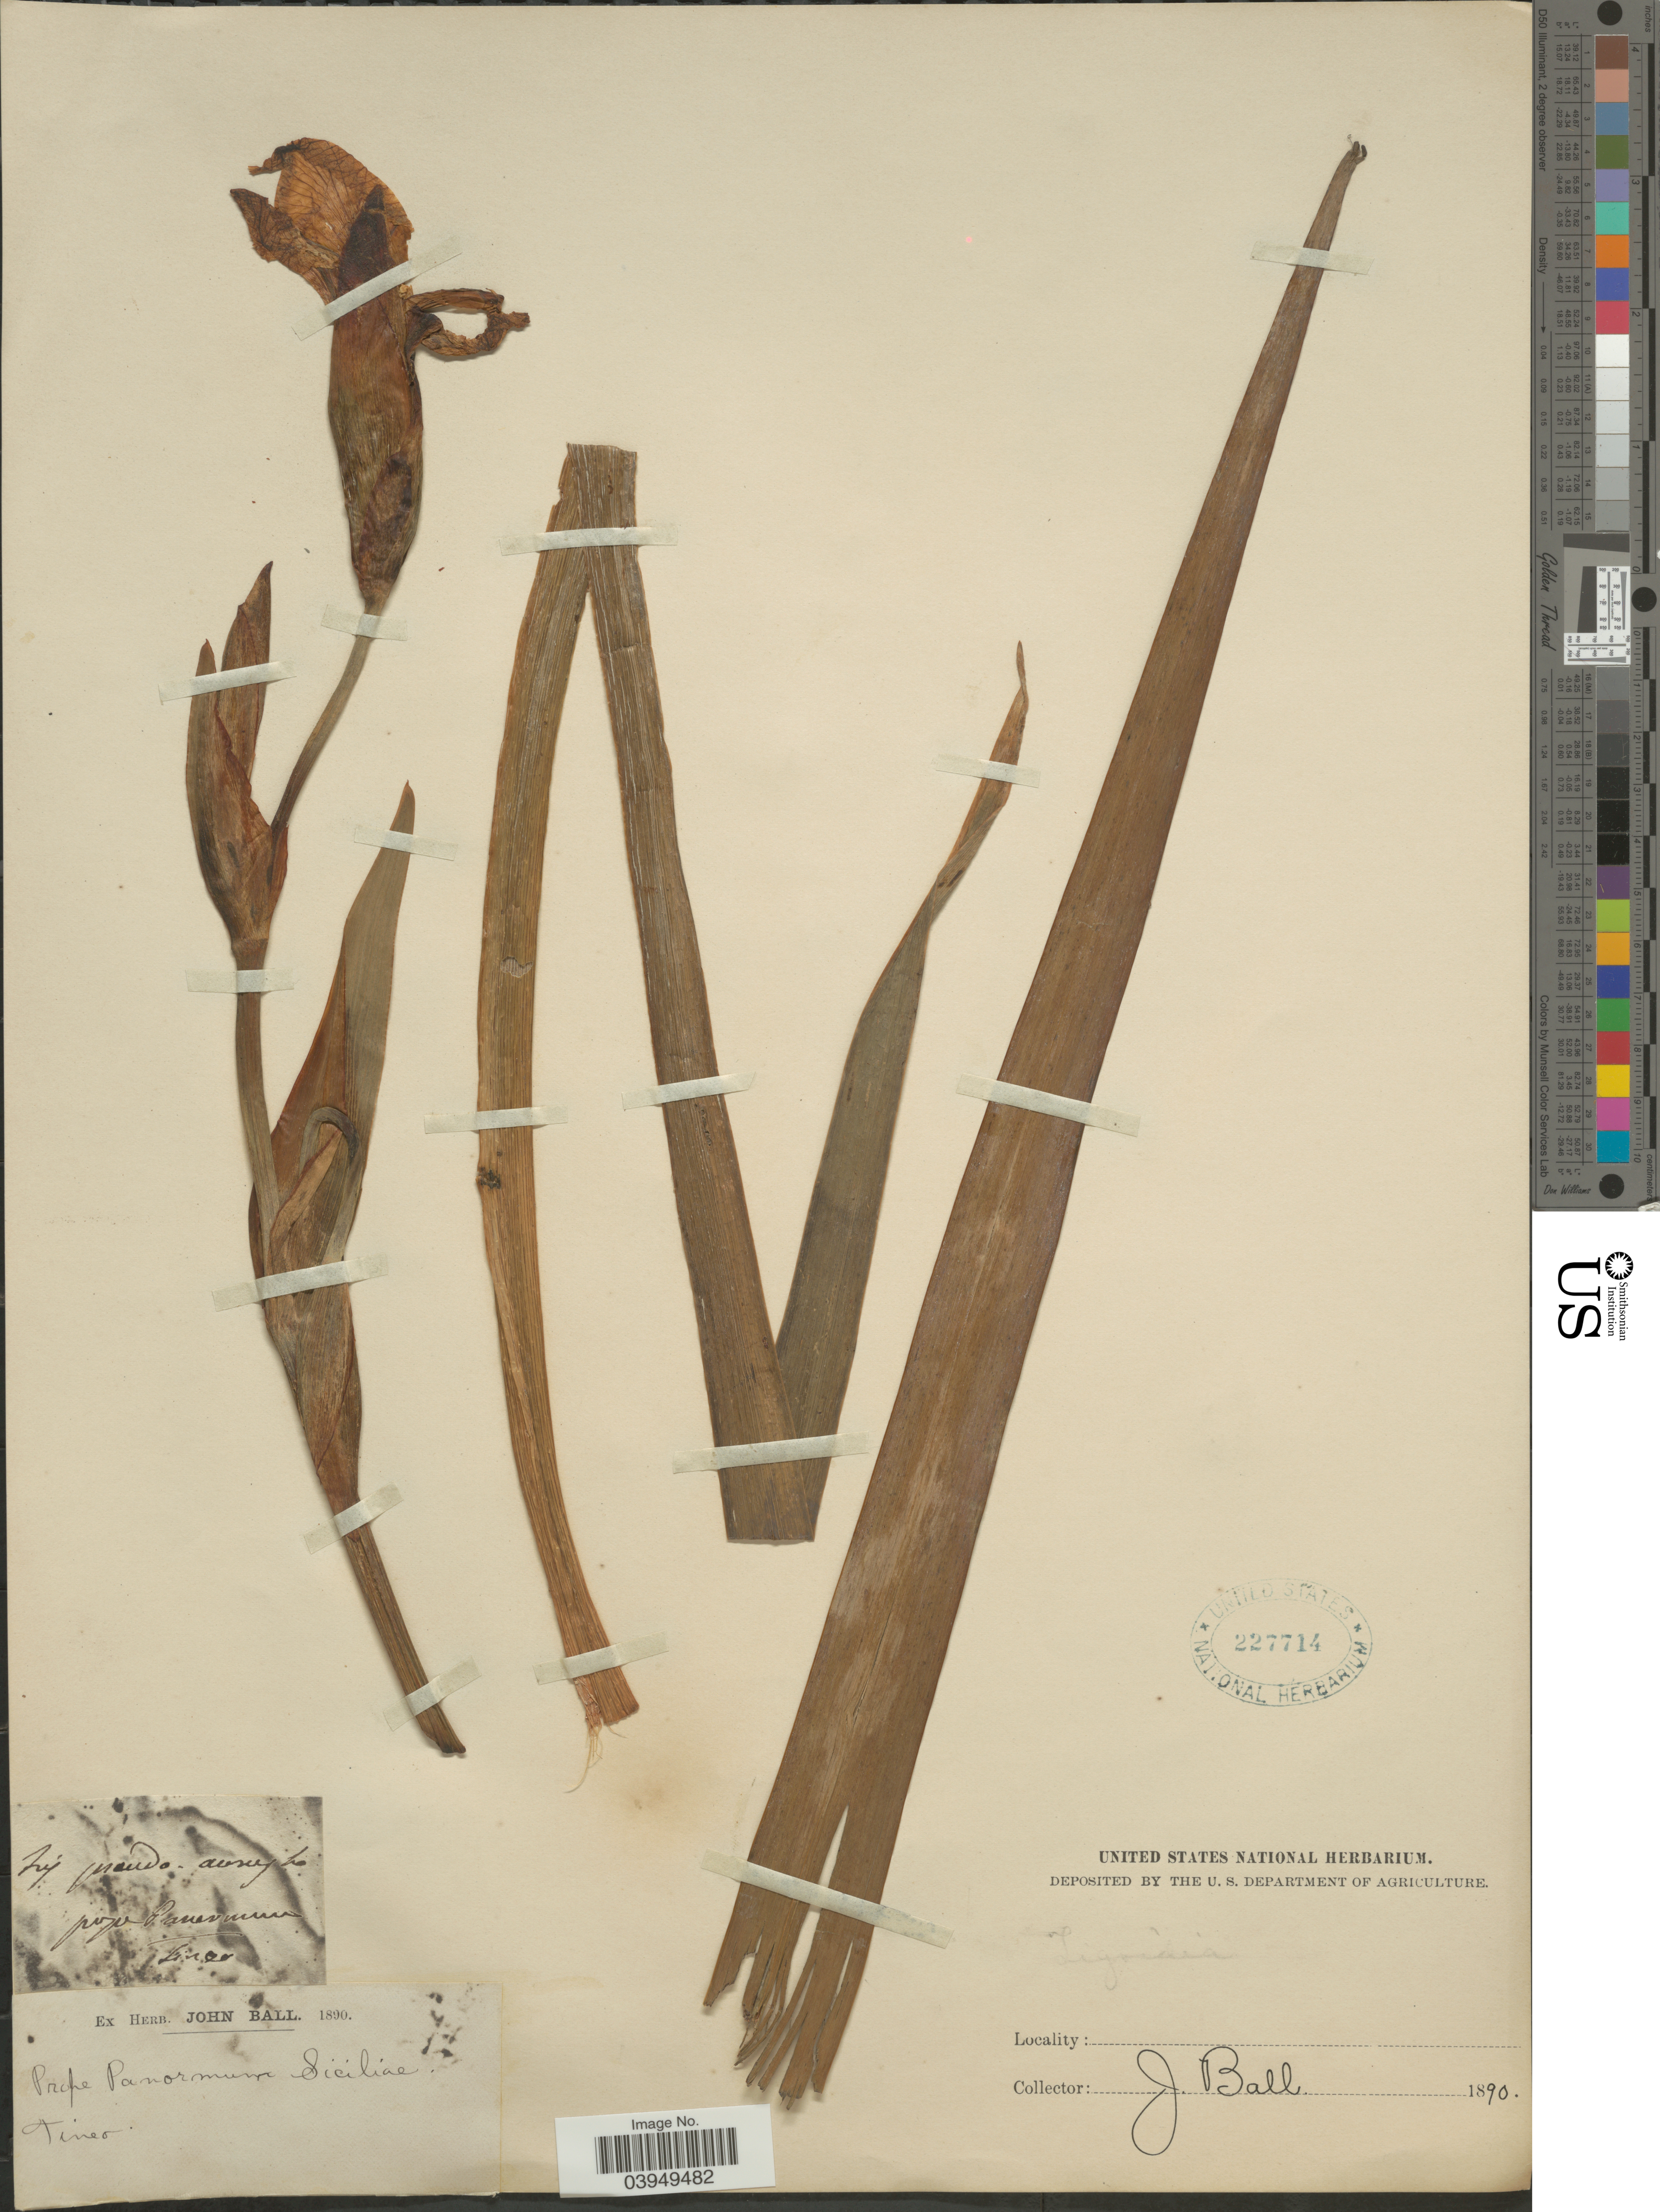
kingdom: Plantae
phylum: Tracheophyta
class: Liliopsida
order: Asparagales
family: Iridaceae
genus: Iris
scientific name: Iris sp.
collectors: J. Ball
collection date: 1890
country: Italy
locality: Tineo.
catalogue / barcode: US 227714